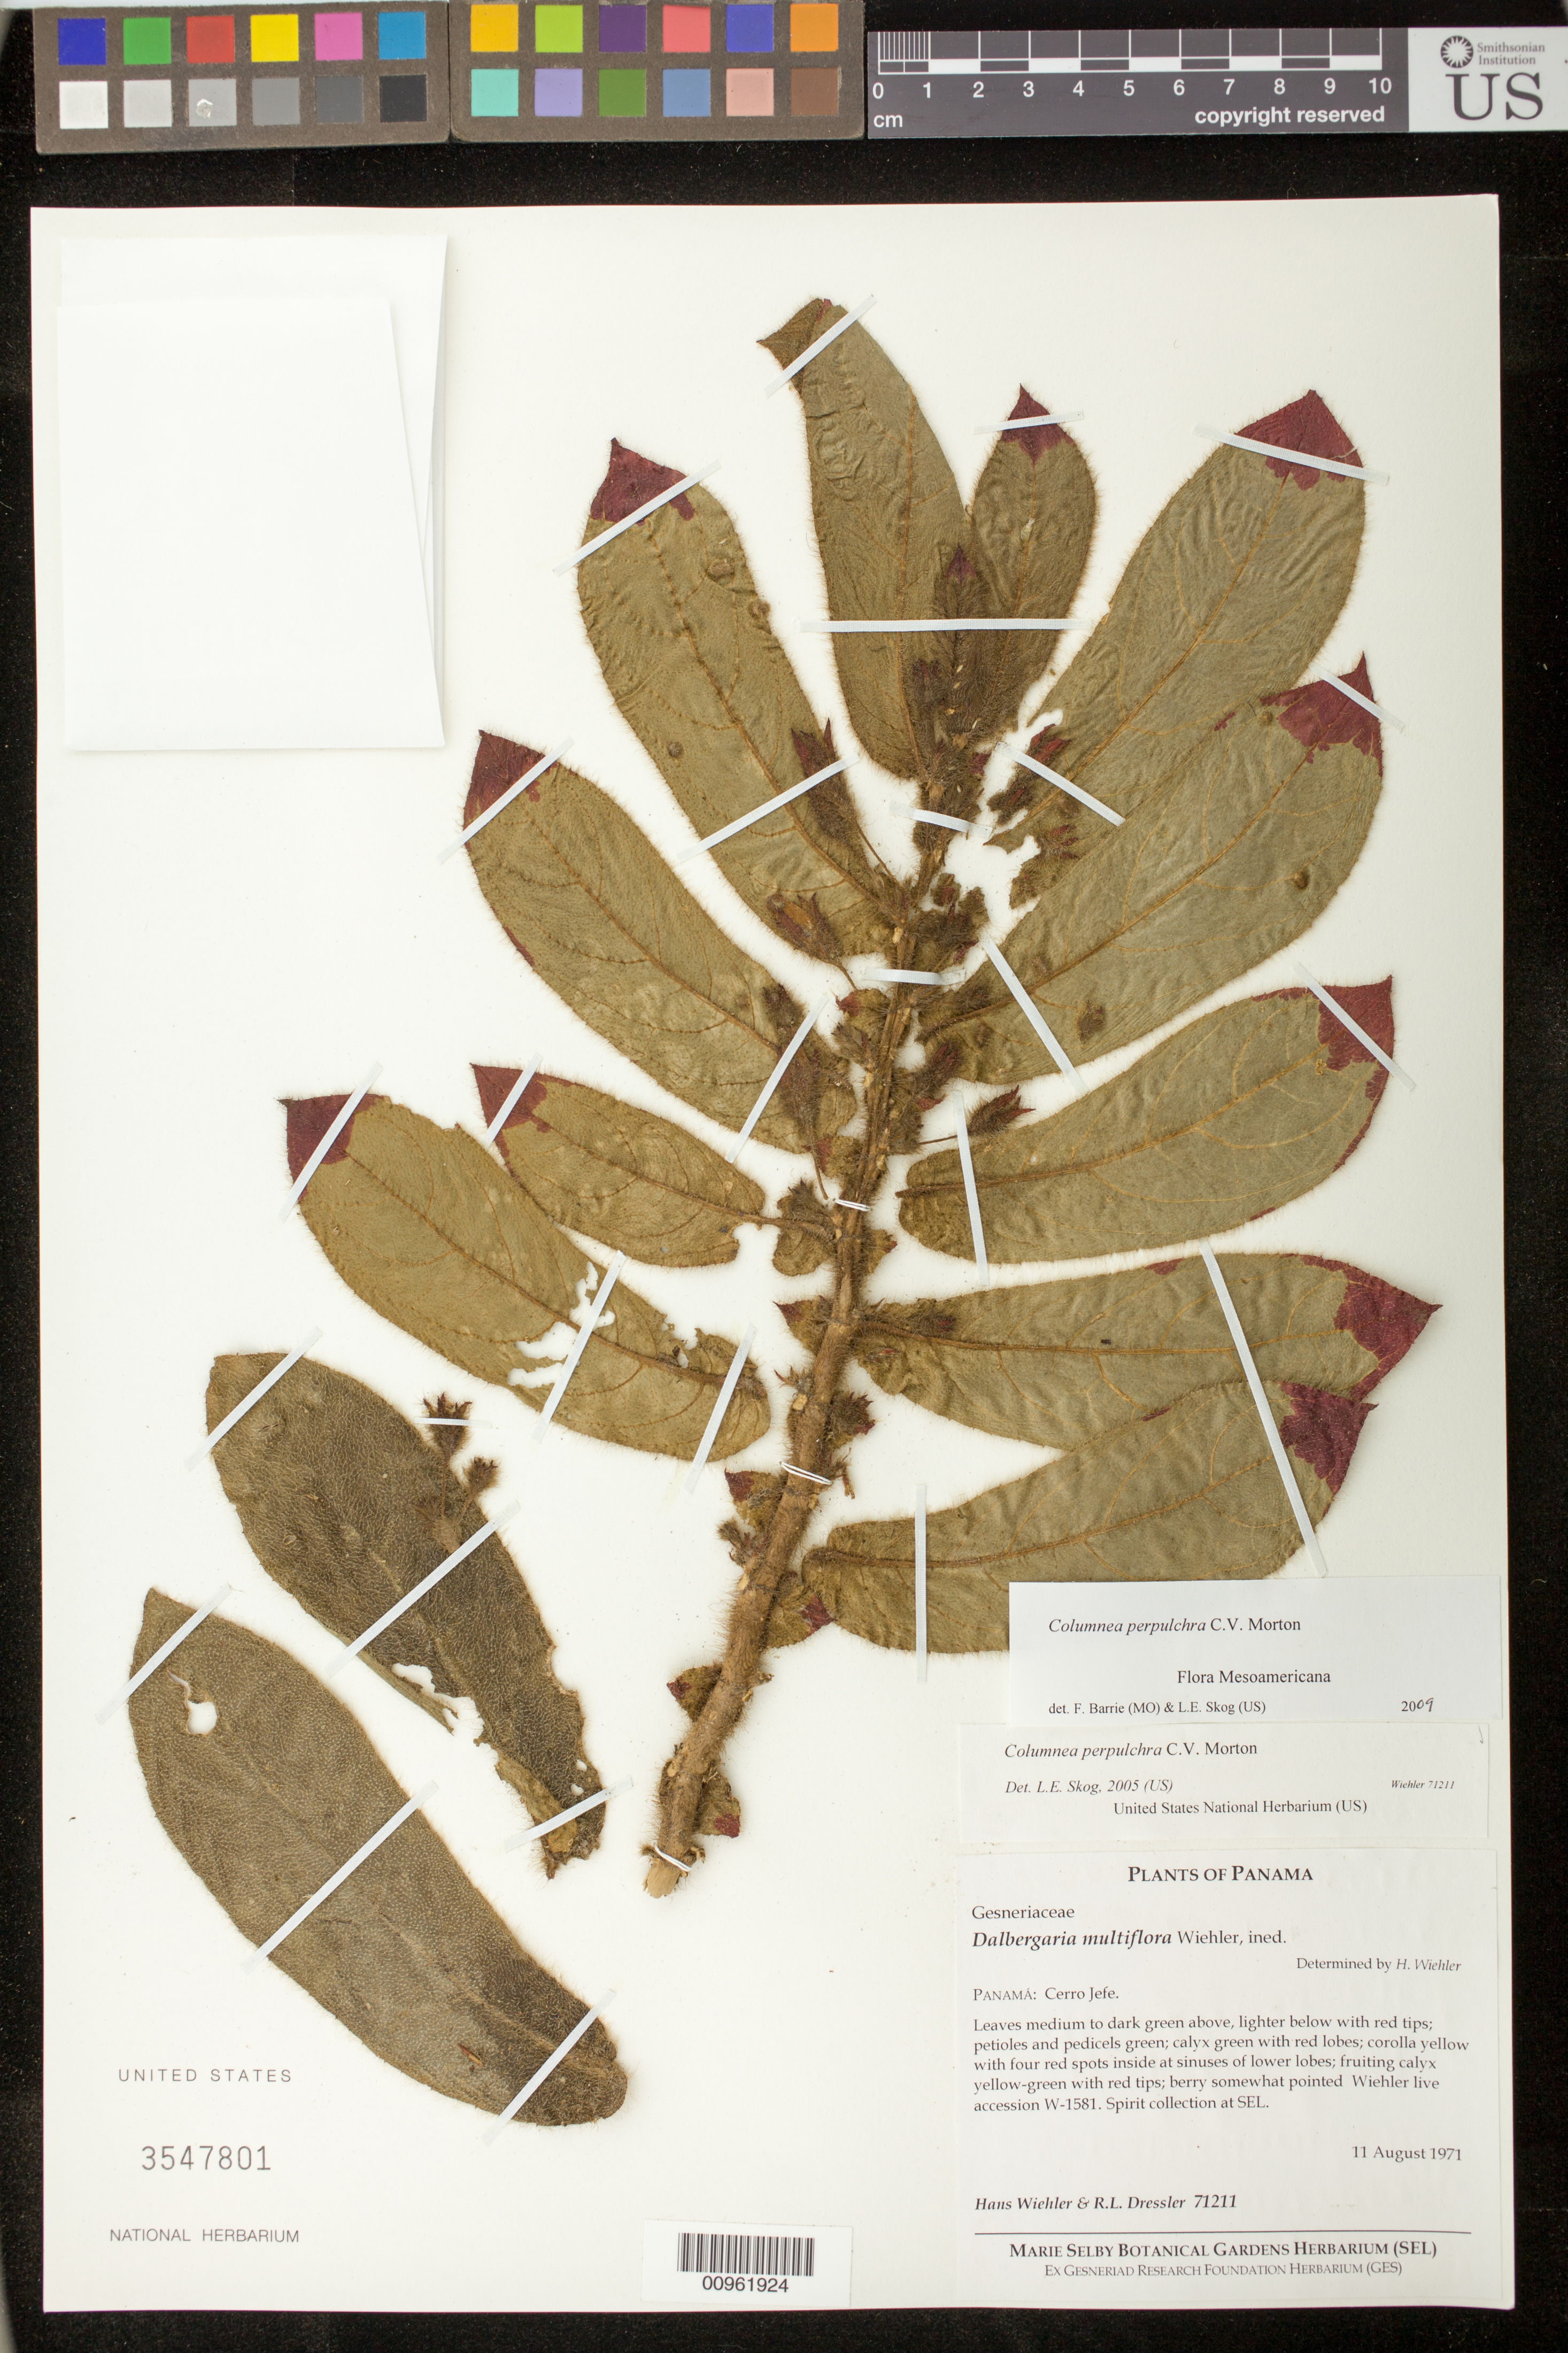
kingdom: Plantae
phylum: Tracheophyta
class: Magnoliopsida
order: Lamiales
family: Gesneriaceae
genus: Columnea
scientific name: Columnea perpulchra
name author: C.V. Morton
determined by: Skog, Laurence E.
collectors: H. J. Wiehler & R. Dressler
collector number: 71211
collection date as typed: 11 Aug 1971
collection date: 1971-08-11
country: Panama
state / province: Panamá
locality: Panamá: Cerro Jefe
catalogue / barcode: US 3547801